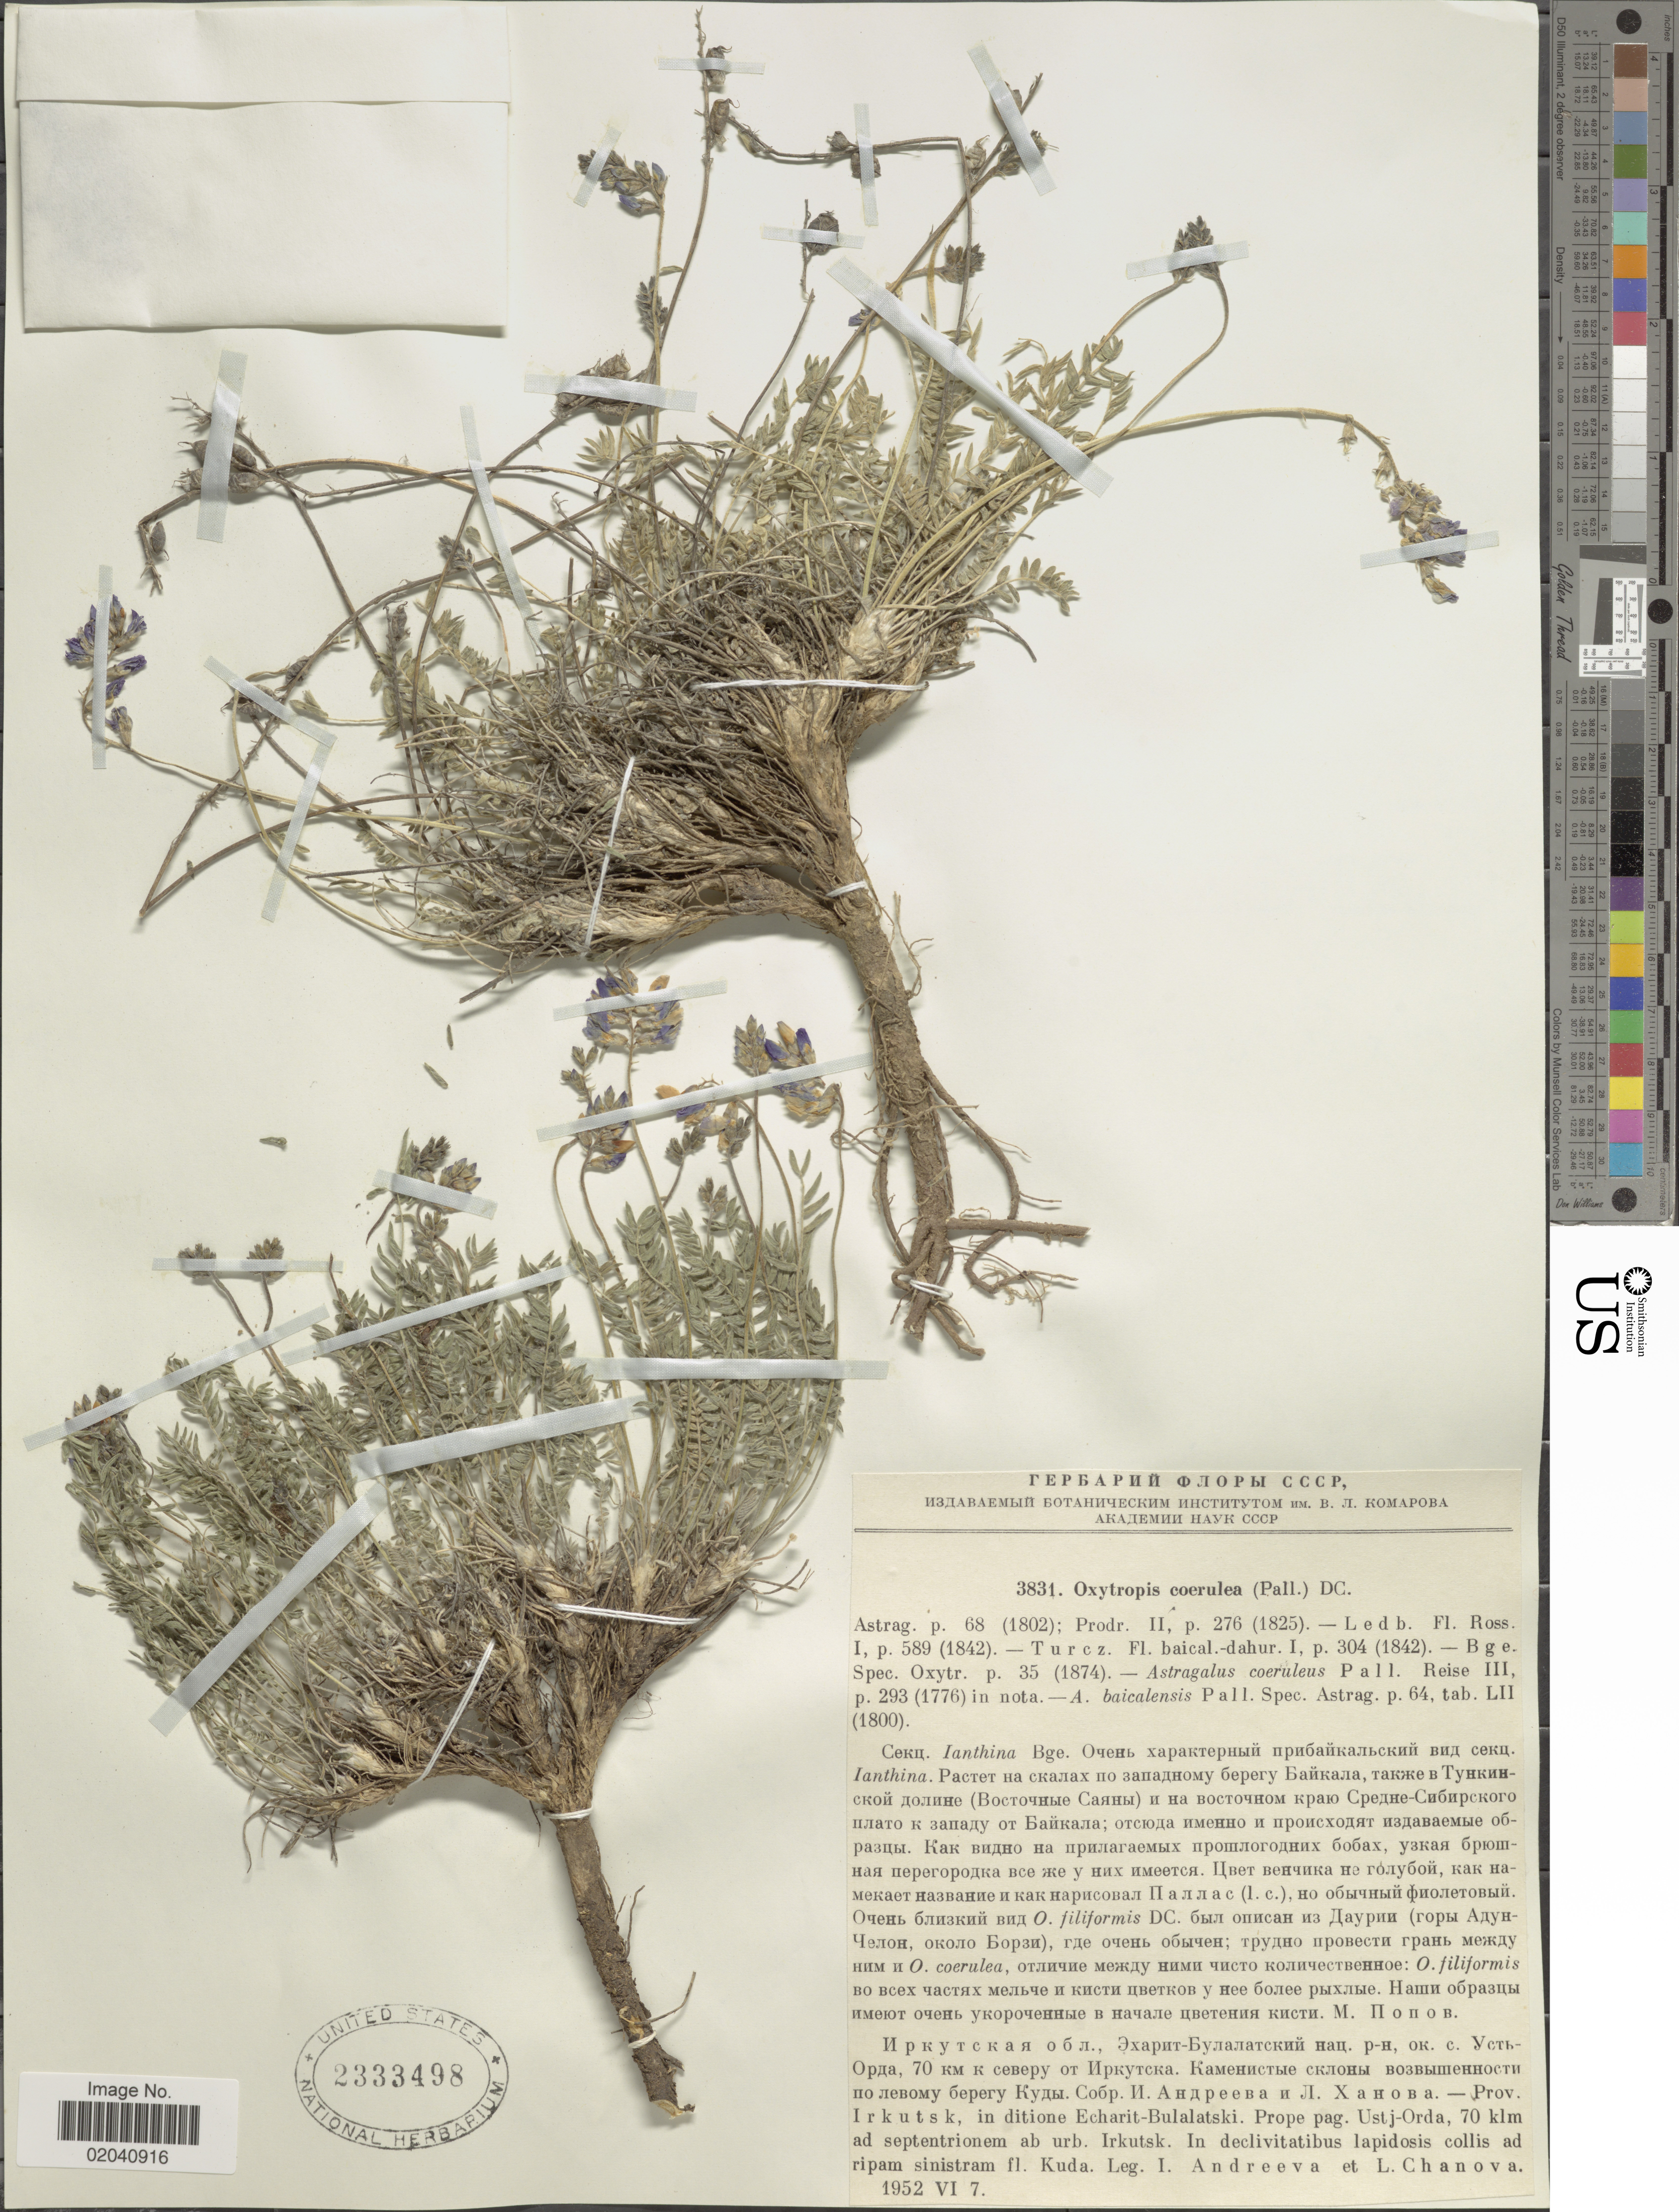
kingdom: Plantae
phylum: Tracheophyta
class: Magnoliopsida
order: Fabales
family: Fabaceae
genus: Oxytropis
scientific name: Oxytropis caerulea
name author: (Pall.) DC.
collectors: I. Andreeva & L. Chanova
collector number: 3831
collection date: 1952-06-07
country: Russian Federation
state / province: Irkutsk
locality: In ditione Echarit-Bulalatski, prope pag, Ustj-Orda, 70 klm ad septentrionem ab urb. Irkutsk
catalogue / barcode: US 2333498